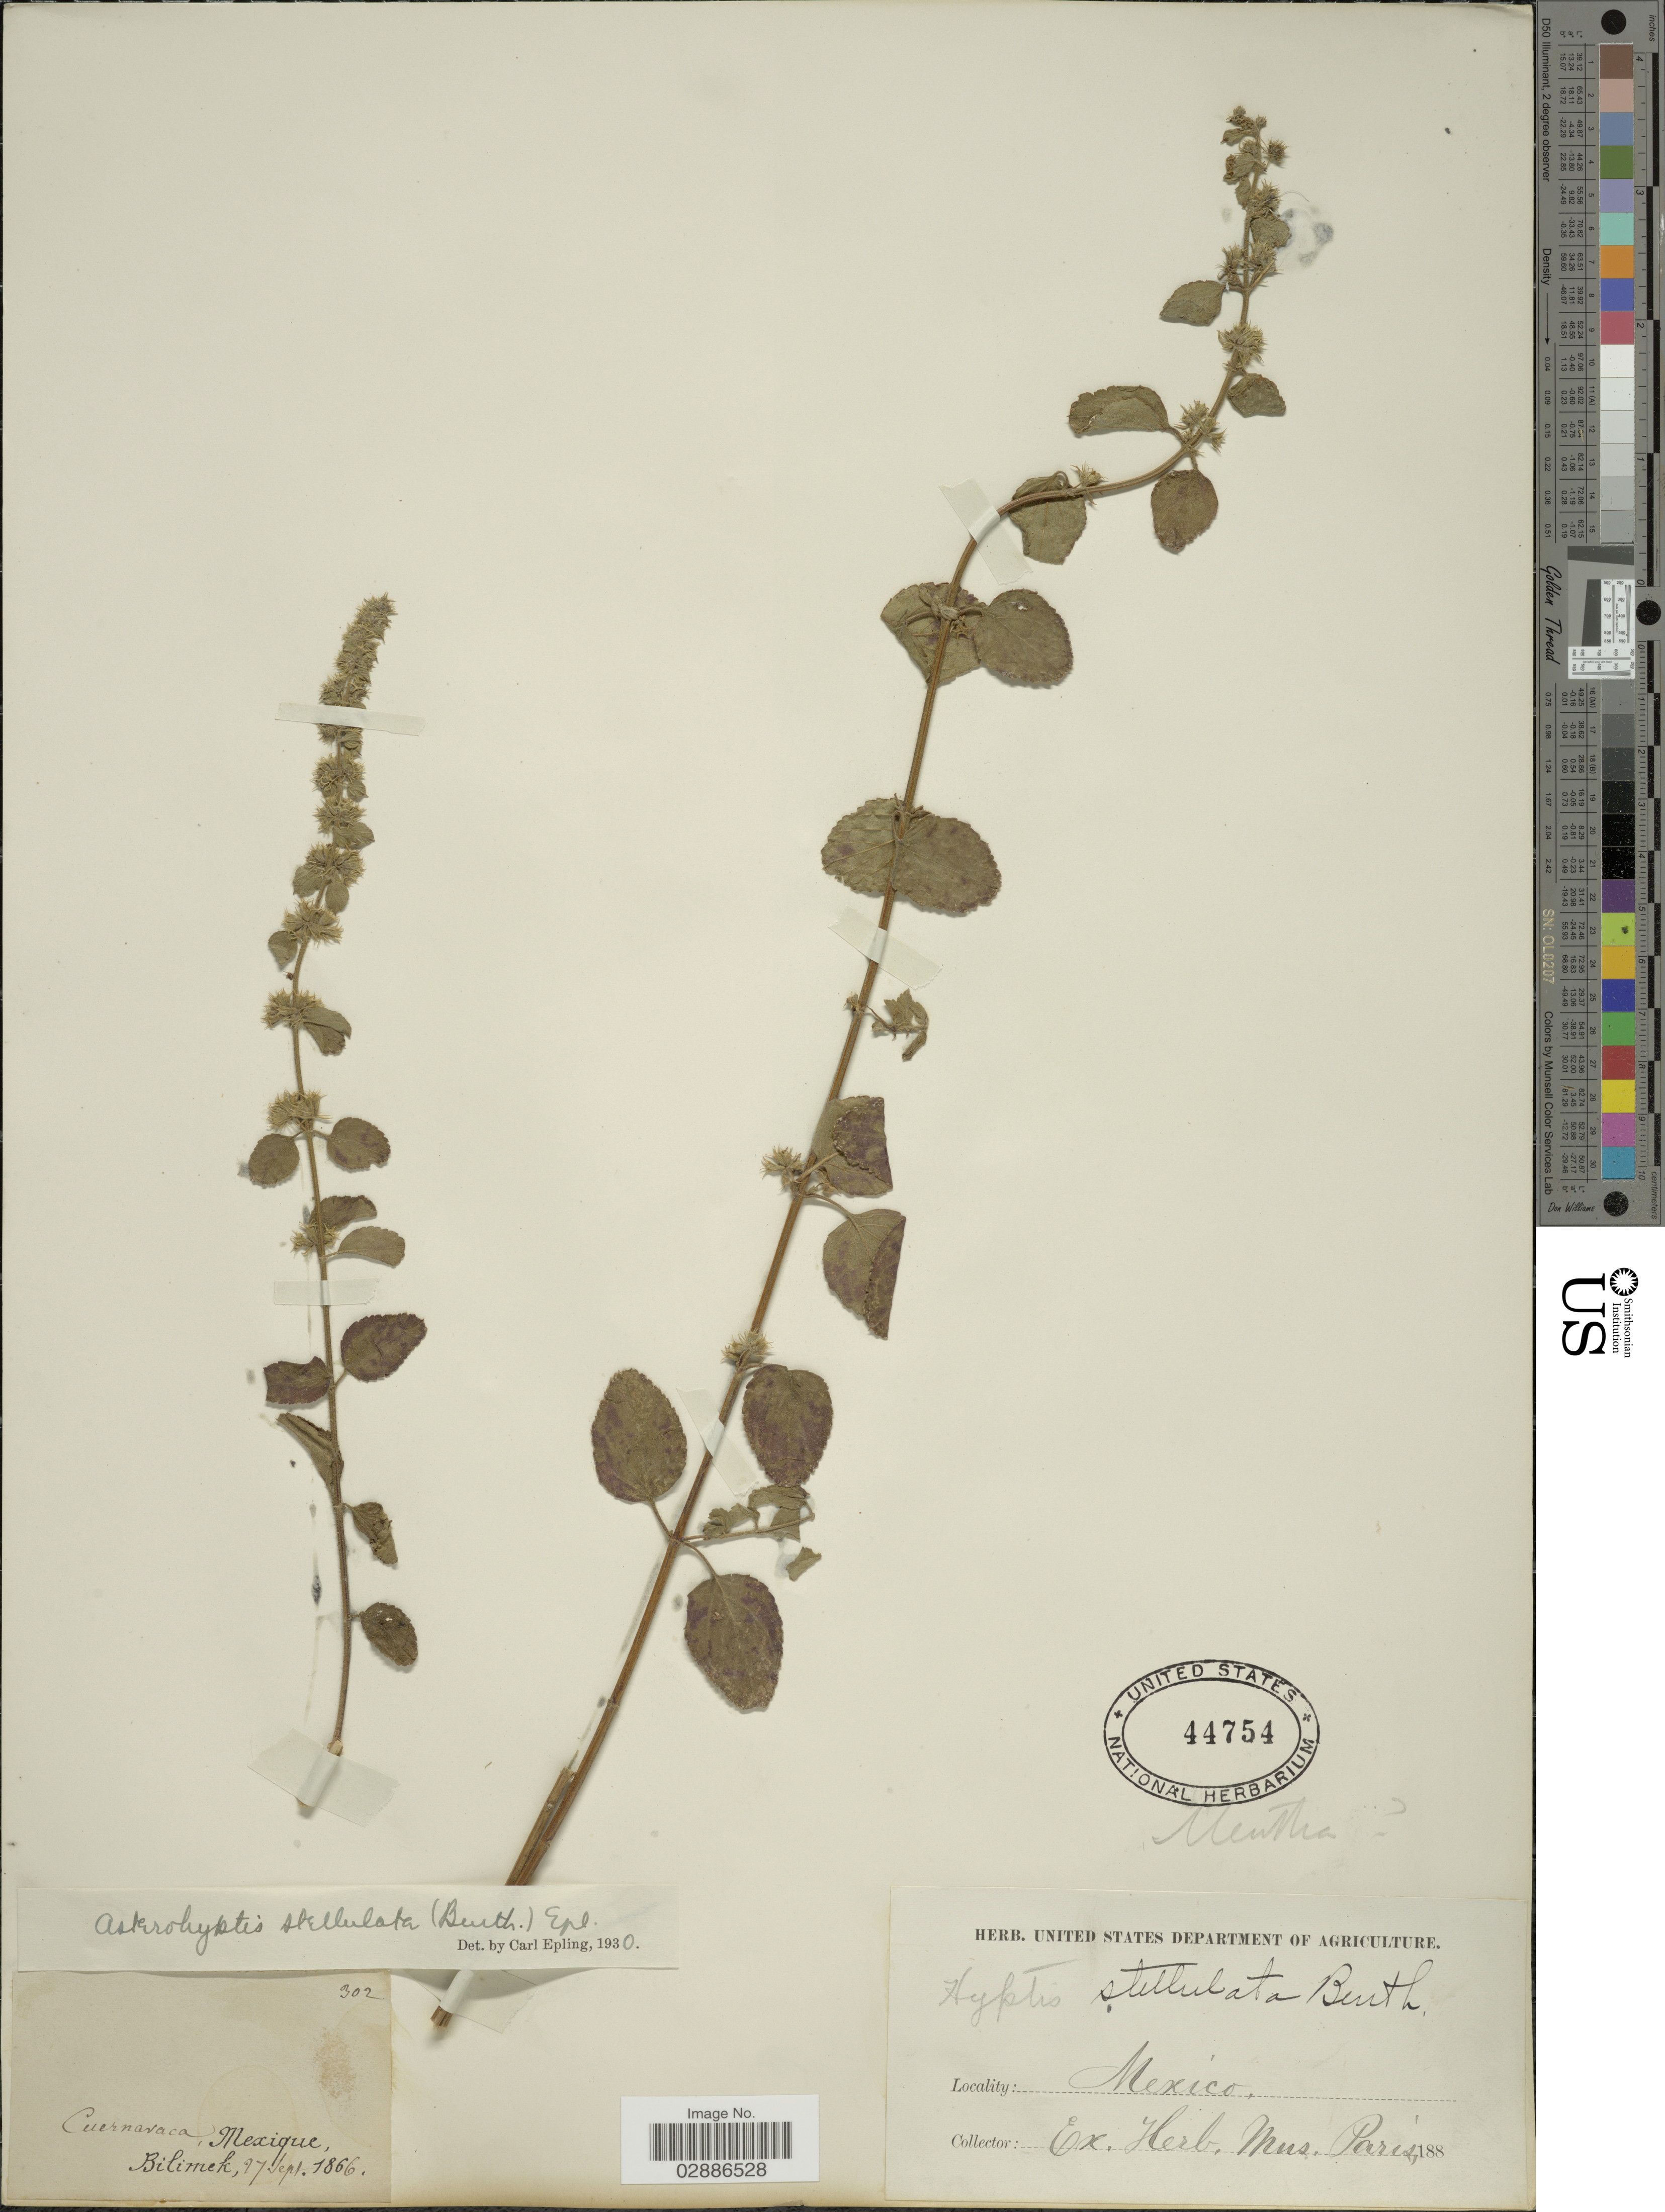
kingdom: Plantae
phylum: Tracheophyta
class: Magnoliopsida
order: Lamiales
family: Lamiaceae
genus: Asterohyptis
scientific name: Asterohyptis stellulata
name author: (Benth.) Epling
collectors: -. Bilimek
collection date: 1866-09-27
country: Mexico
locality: Cuernavaca, Mexique.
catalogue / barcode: US 44754